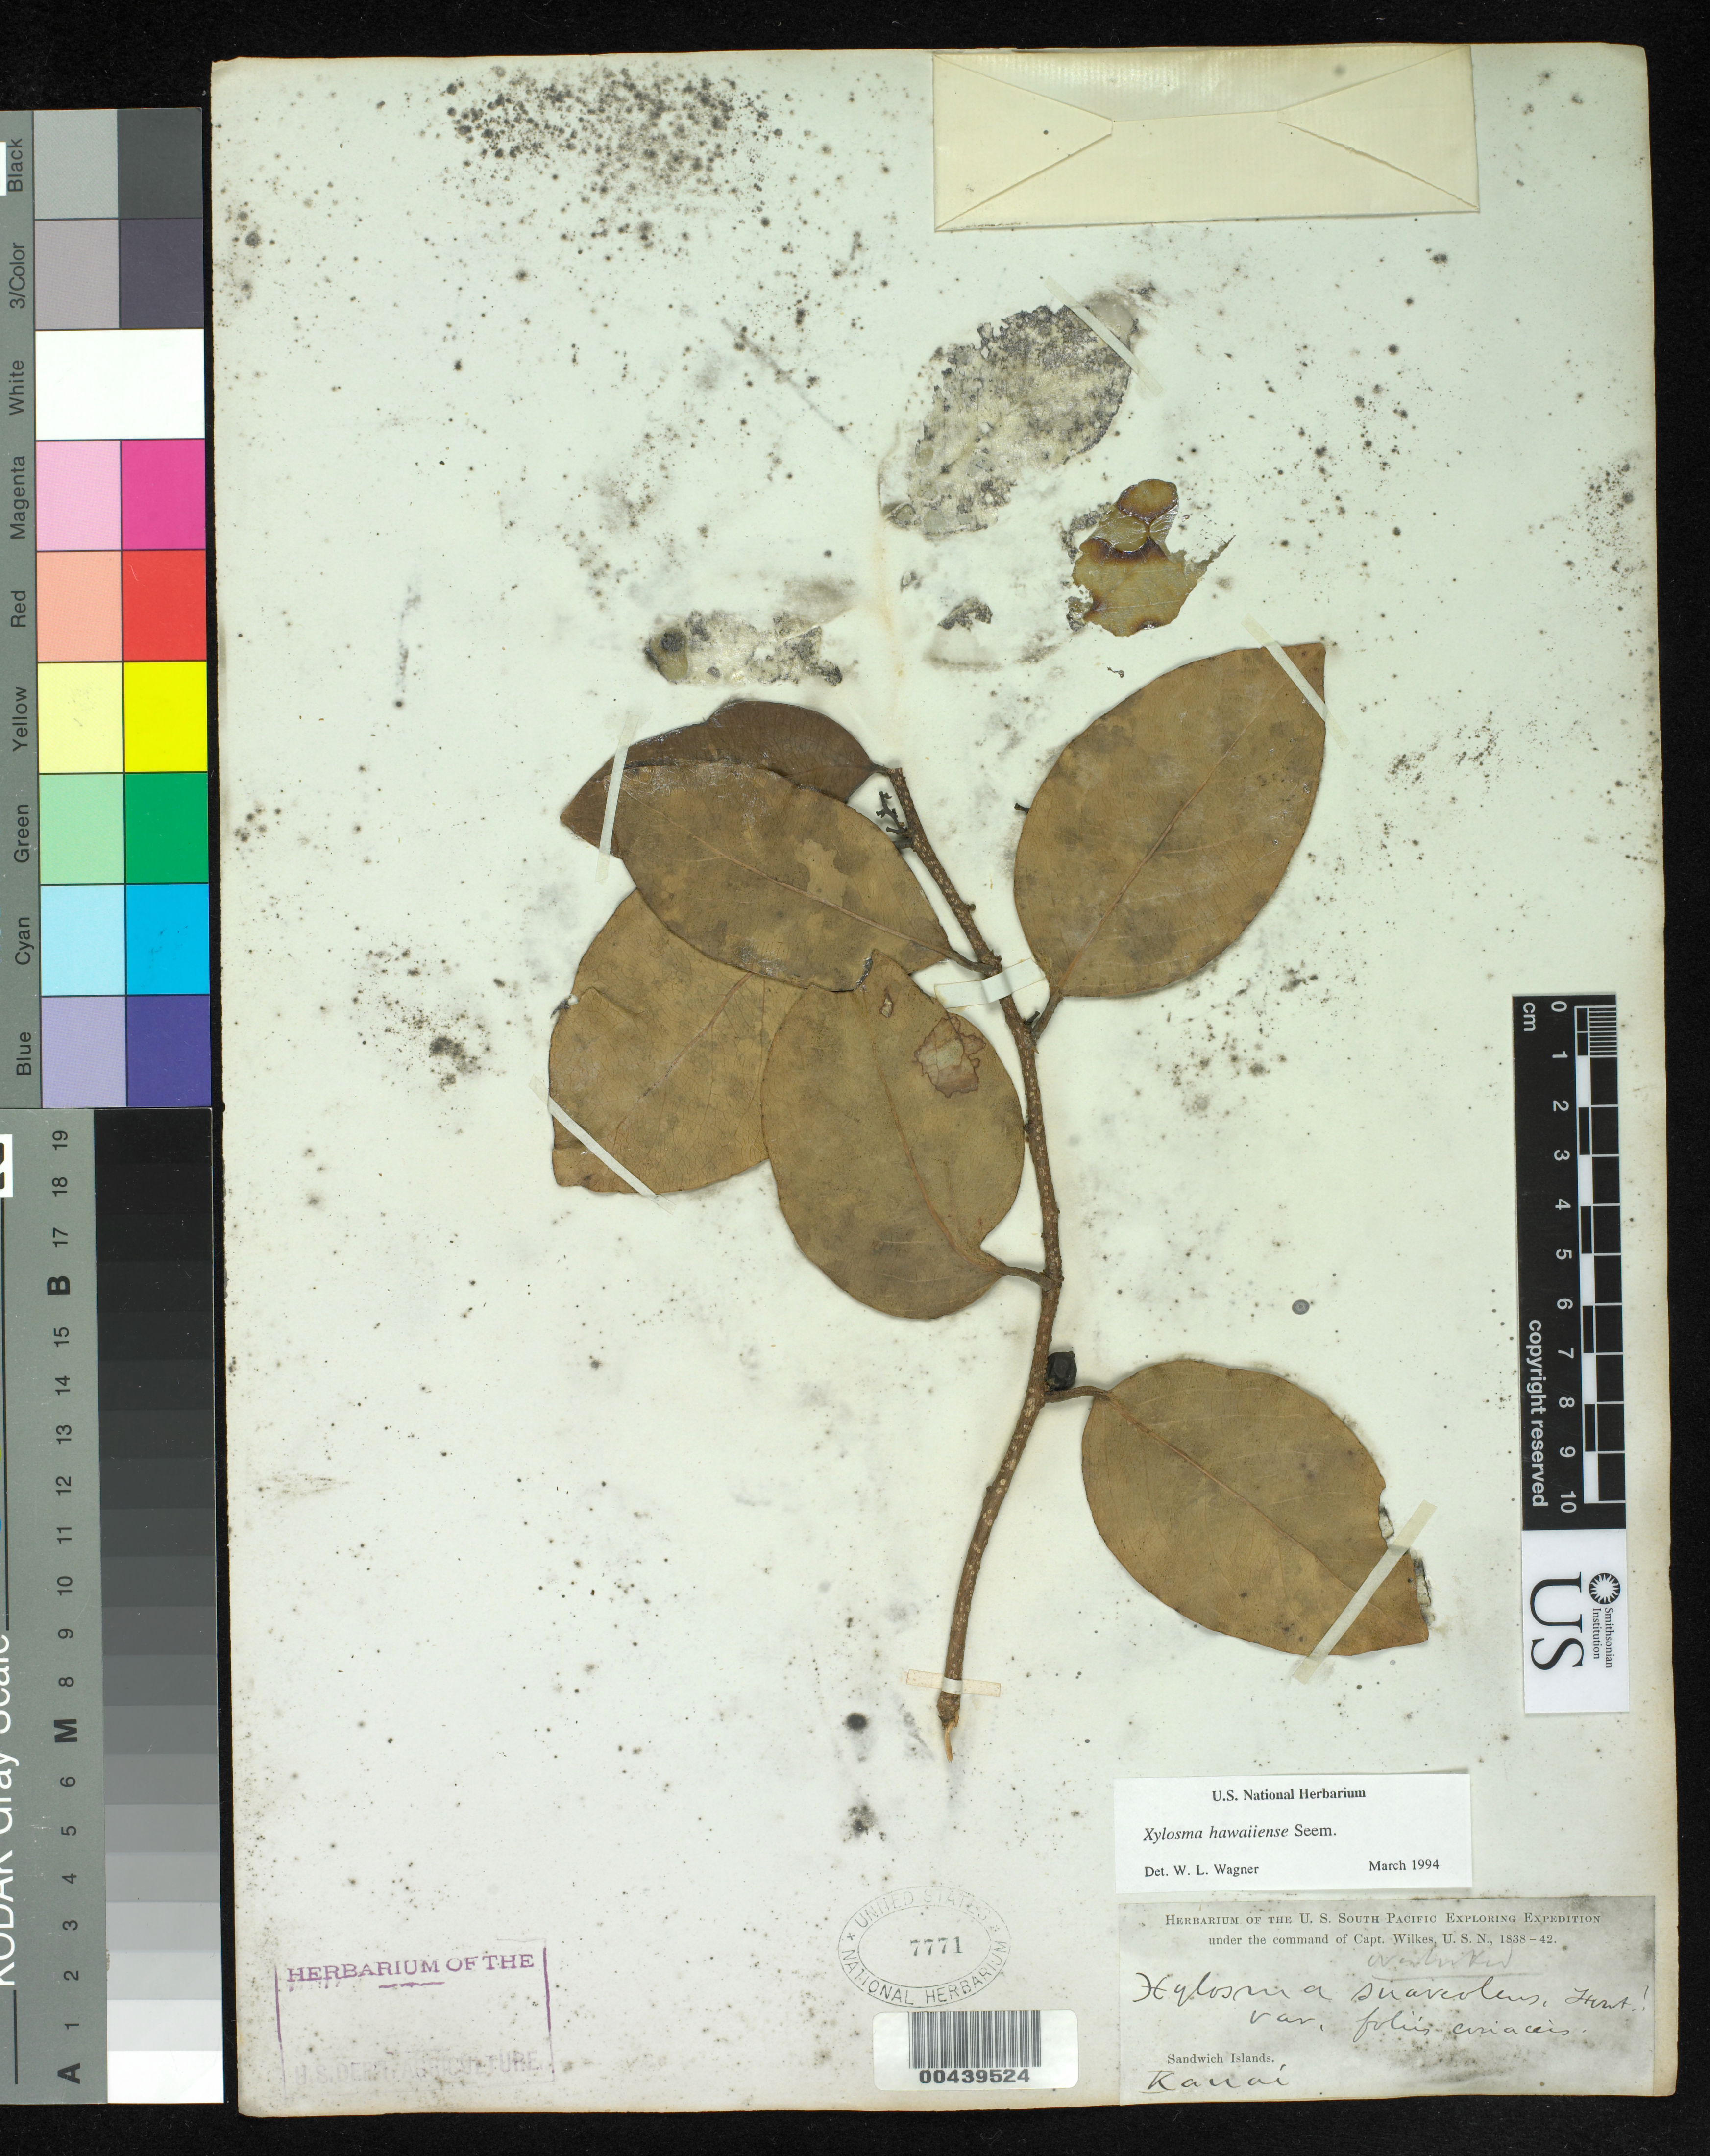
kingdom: Plantae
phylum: Tracheophyta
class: Magnoliopsida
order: Malpighiales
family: Salicaceae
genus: Xylosma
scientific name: Xylosma hawaiensis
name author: Seem.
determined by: Wagner, W. L., (BOT), Smithsonian Institution - National Museum of Natural History (UNITED STATES)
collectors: Wilkes Explor. Exped.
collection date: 1838/1842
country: United States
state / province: Hawaii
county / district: Kauai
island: Kaua'i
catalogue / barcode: US 7771